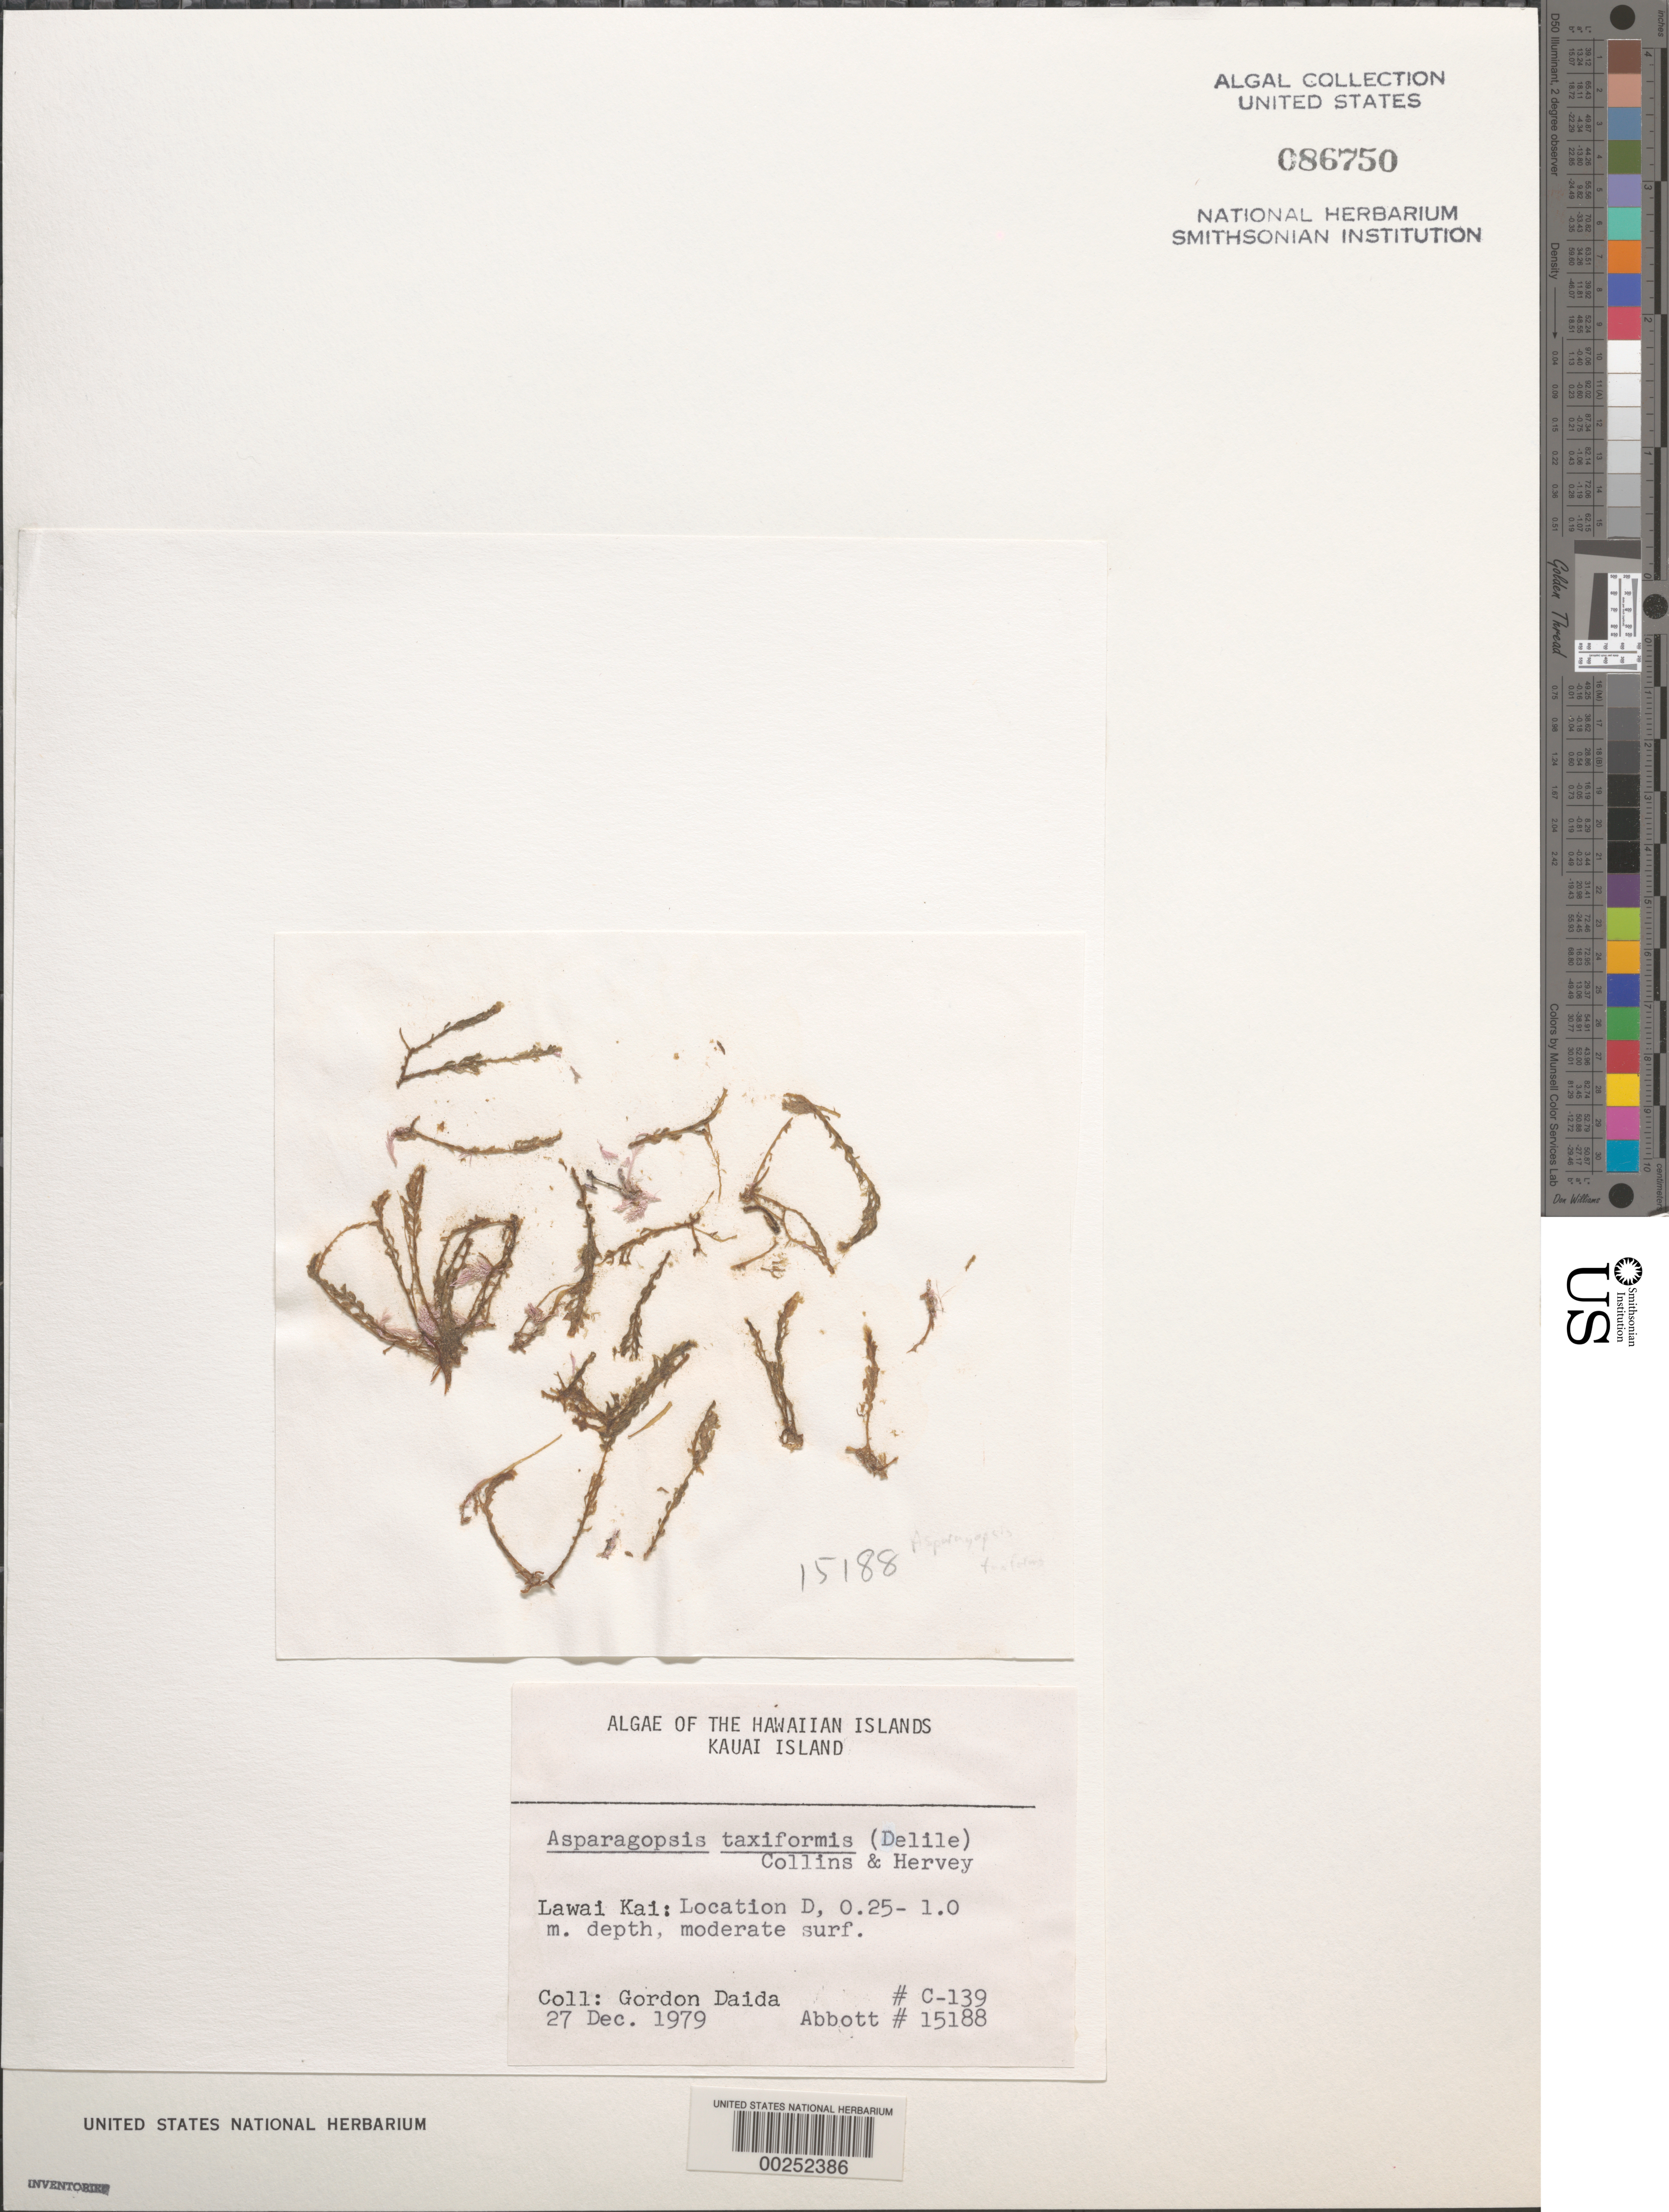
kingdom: Plantae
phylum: Rhodophyta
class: Florideophyceae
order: Bonnemaisoniales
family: Bonnemaisoniaceae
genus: Asparagopsis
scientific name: Asparagopsis taxiformis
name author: (Delile) Trevis.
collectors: G. Daida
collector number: C139 & IAA 15188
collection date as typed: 27 Dec 1979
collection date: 1979-12-27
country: United States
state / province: Hawaii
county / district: Kauai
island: Kaua'i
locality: Lawai Kai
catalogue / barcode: US 86750